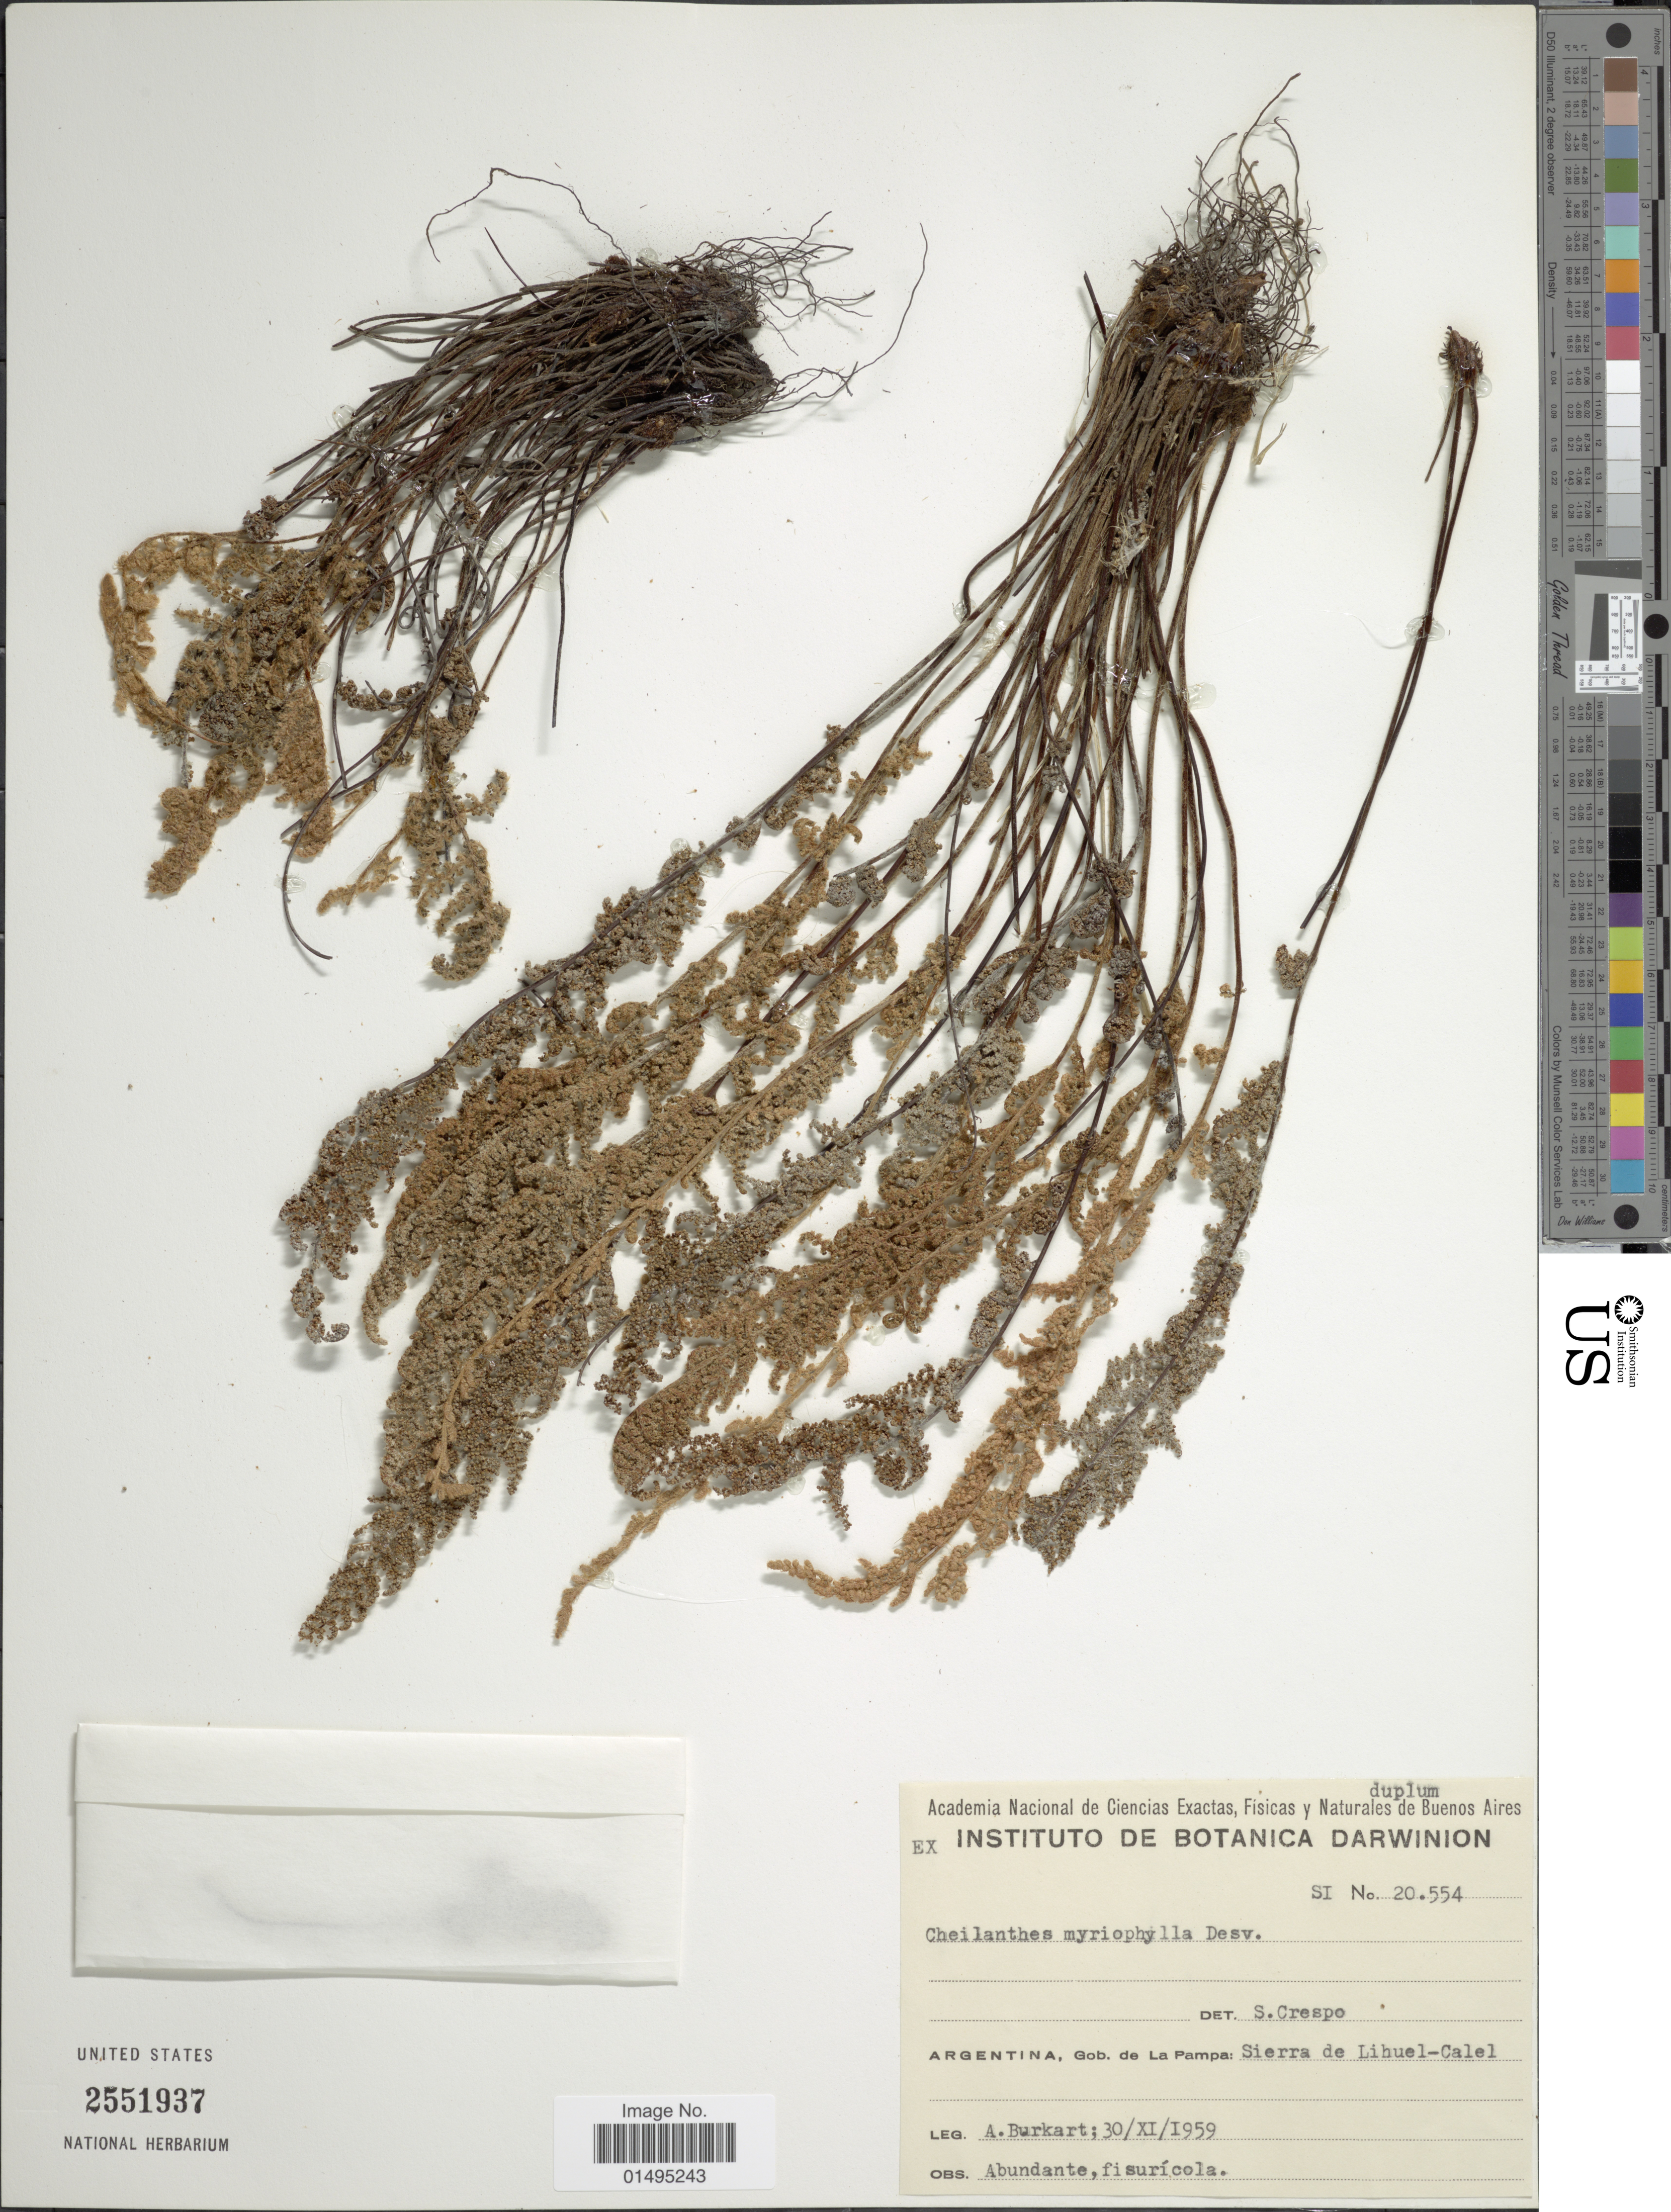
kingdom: Plantae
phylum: Tracheophyta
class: Polypodiopsida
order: Polypodiales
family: Pteridaceae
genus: Myriopteris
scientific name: Myriopteris myriophylla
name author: (Desv.) J. Sm.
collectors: A. E. Burkart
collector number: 20554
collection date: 1959-11-30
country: Argentina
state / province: La Pampa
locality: Argentina, Gob. de La Pampa: Sierra de Lihuel-Calel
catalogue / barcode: US 2551937